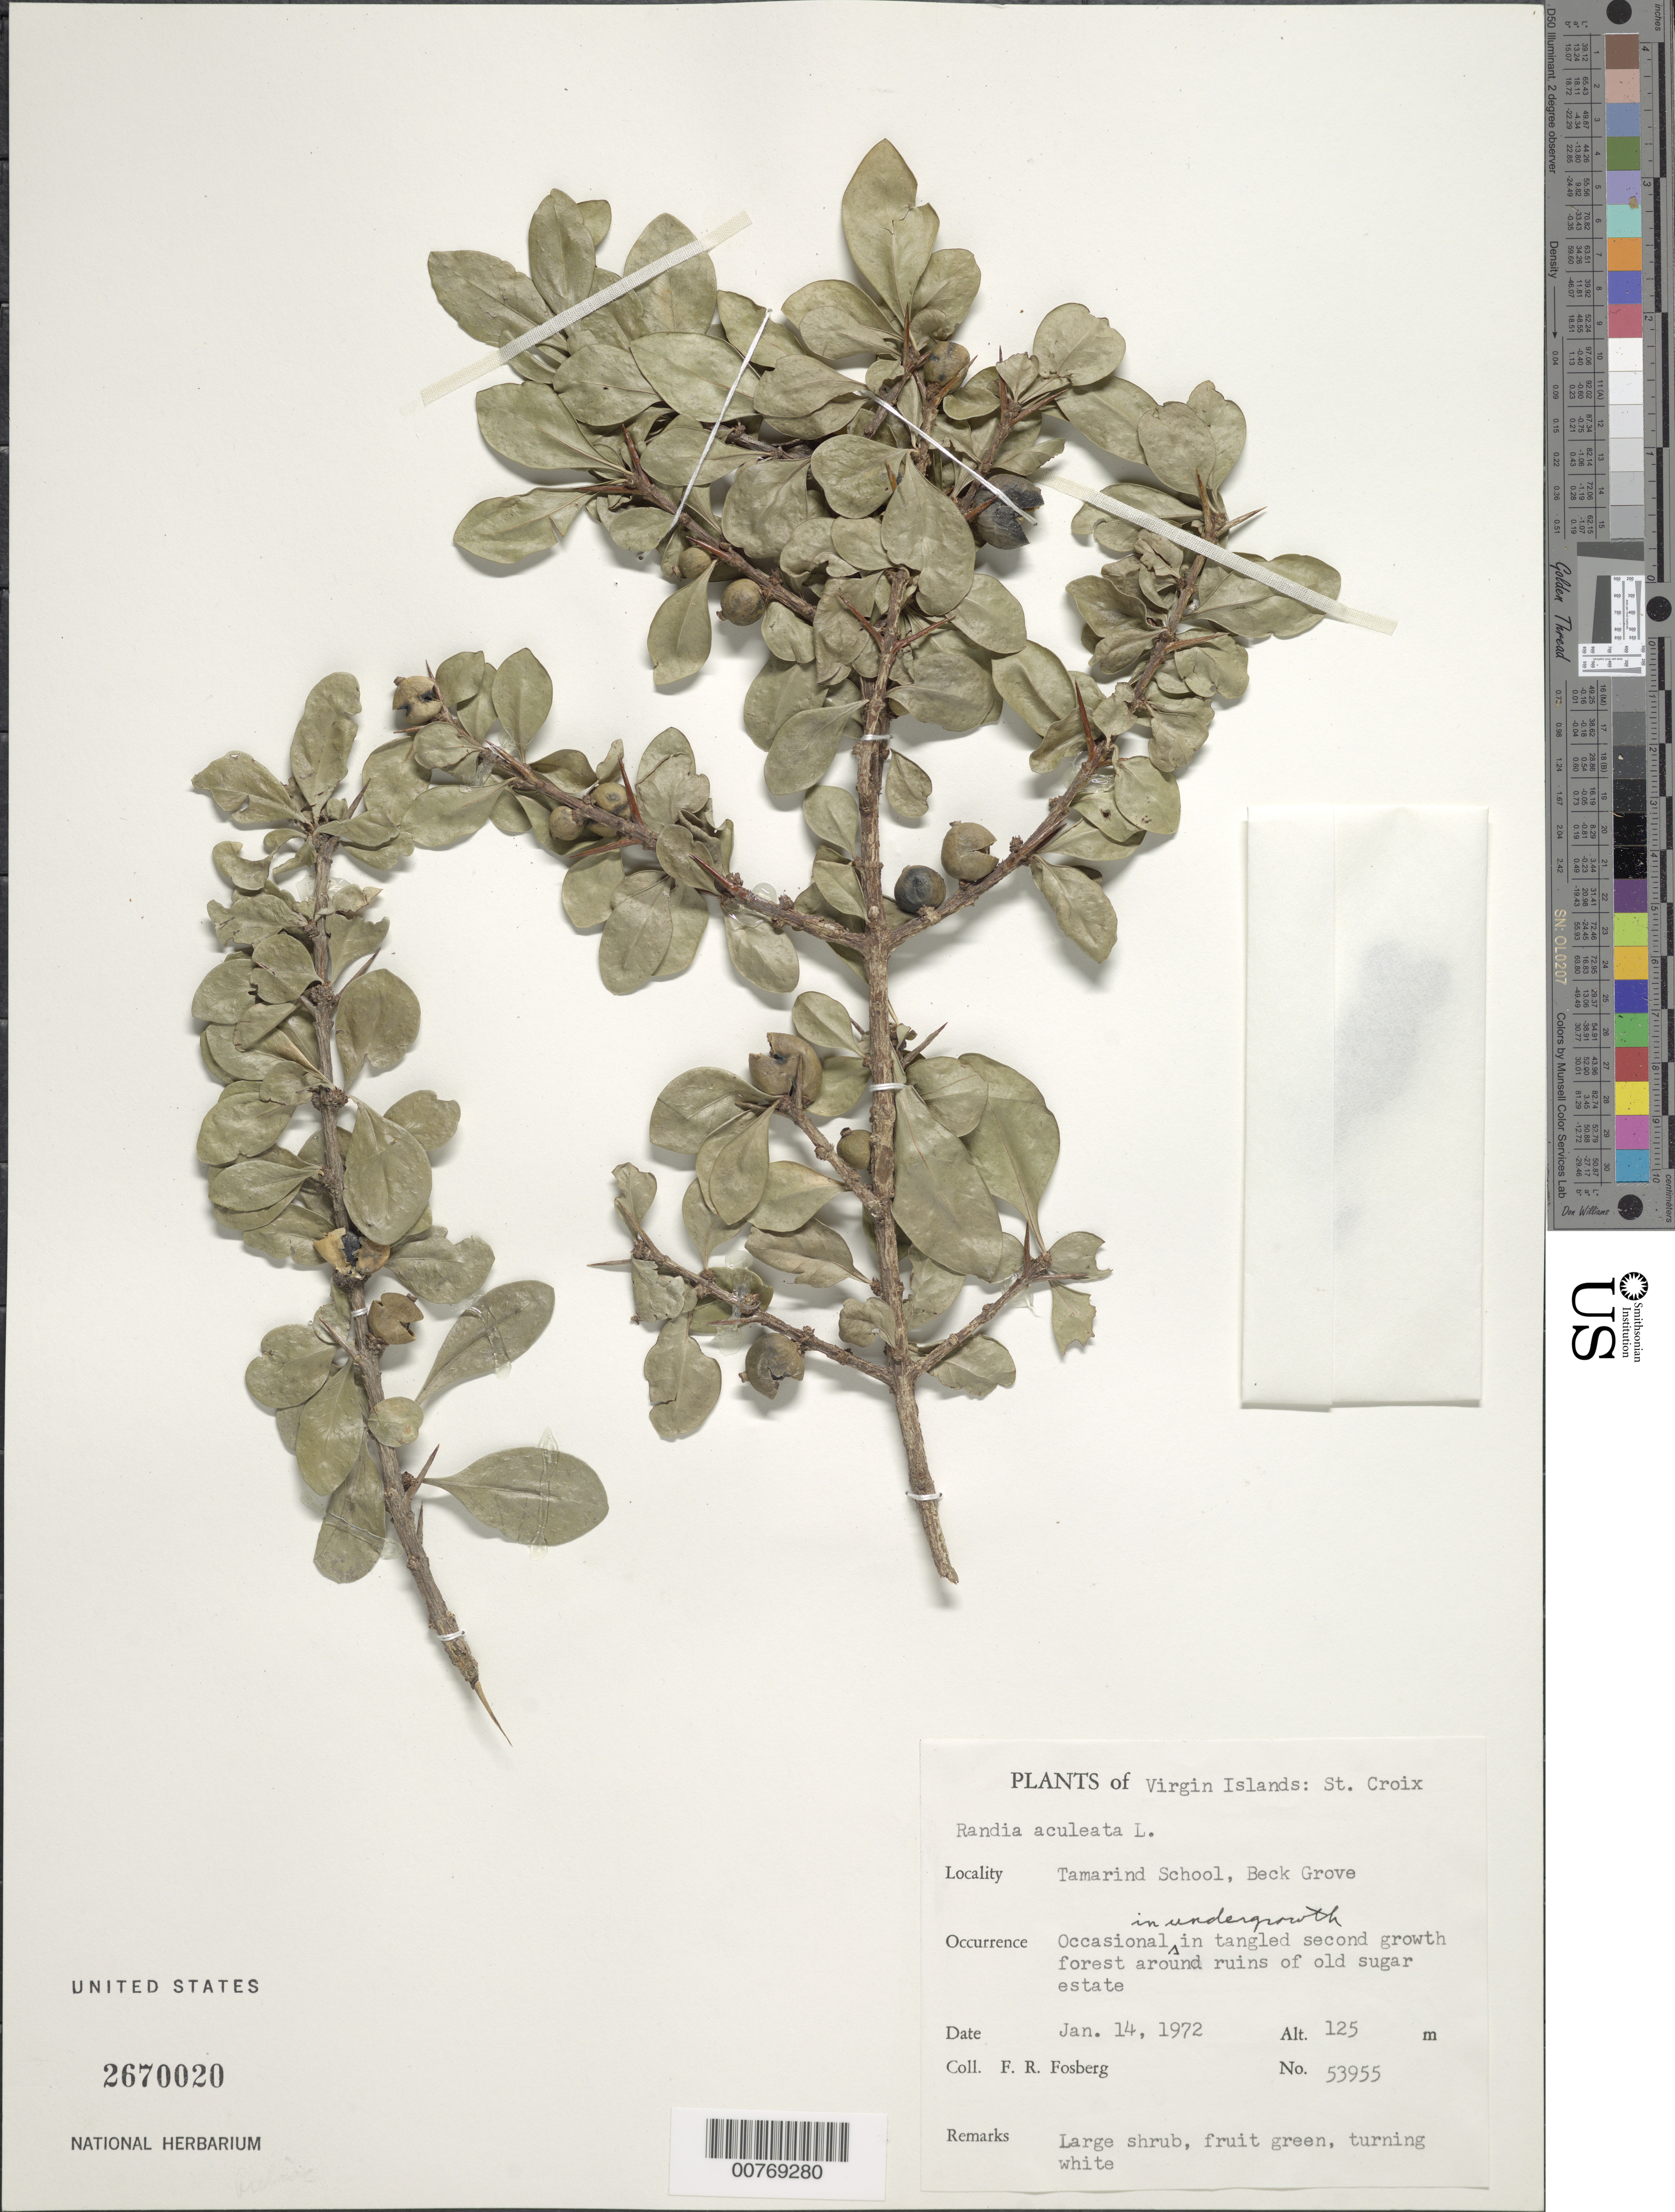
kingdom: Plantae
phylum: Tracheophyta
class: Magnoliopsida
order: Gentianales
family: Rubiaceae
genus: Randia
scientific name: Randia aculeata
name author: L.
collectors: F. R. Fosberg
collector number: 53955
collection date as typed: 14 Jan 1972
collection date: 1972-01-14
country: U.S. Virgin Islands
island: St. Croix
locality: Tamarind School, Beck Grove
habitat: Occasional in undergrowth in tangled second growth forest around ruins of old sugar estate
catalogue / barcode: US 2670020